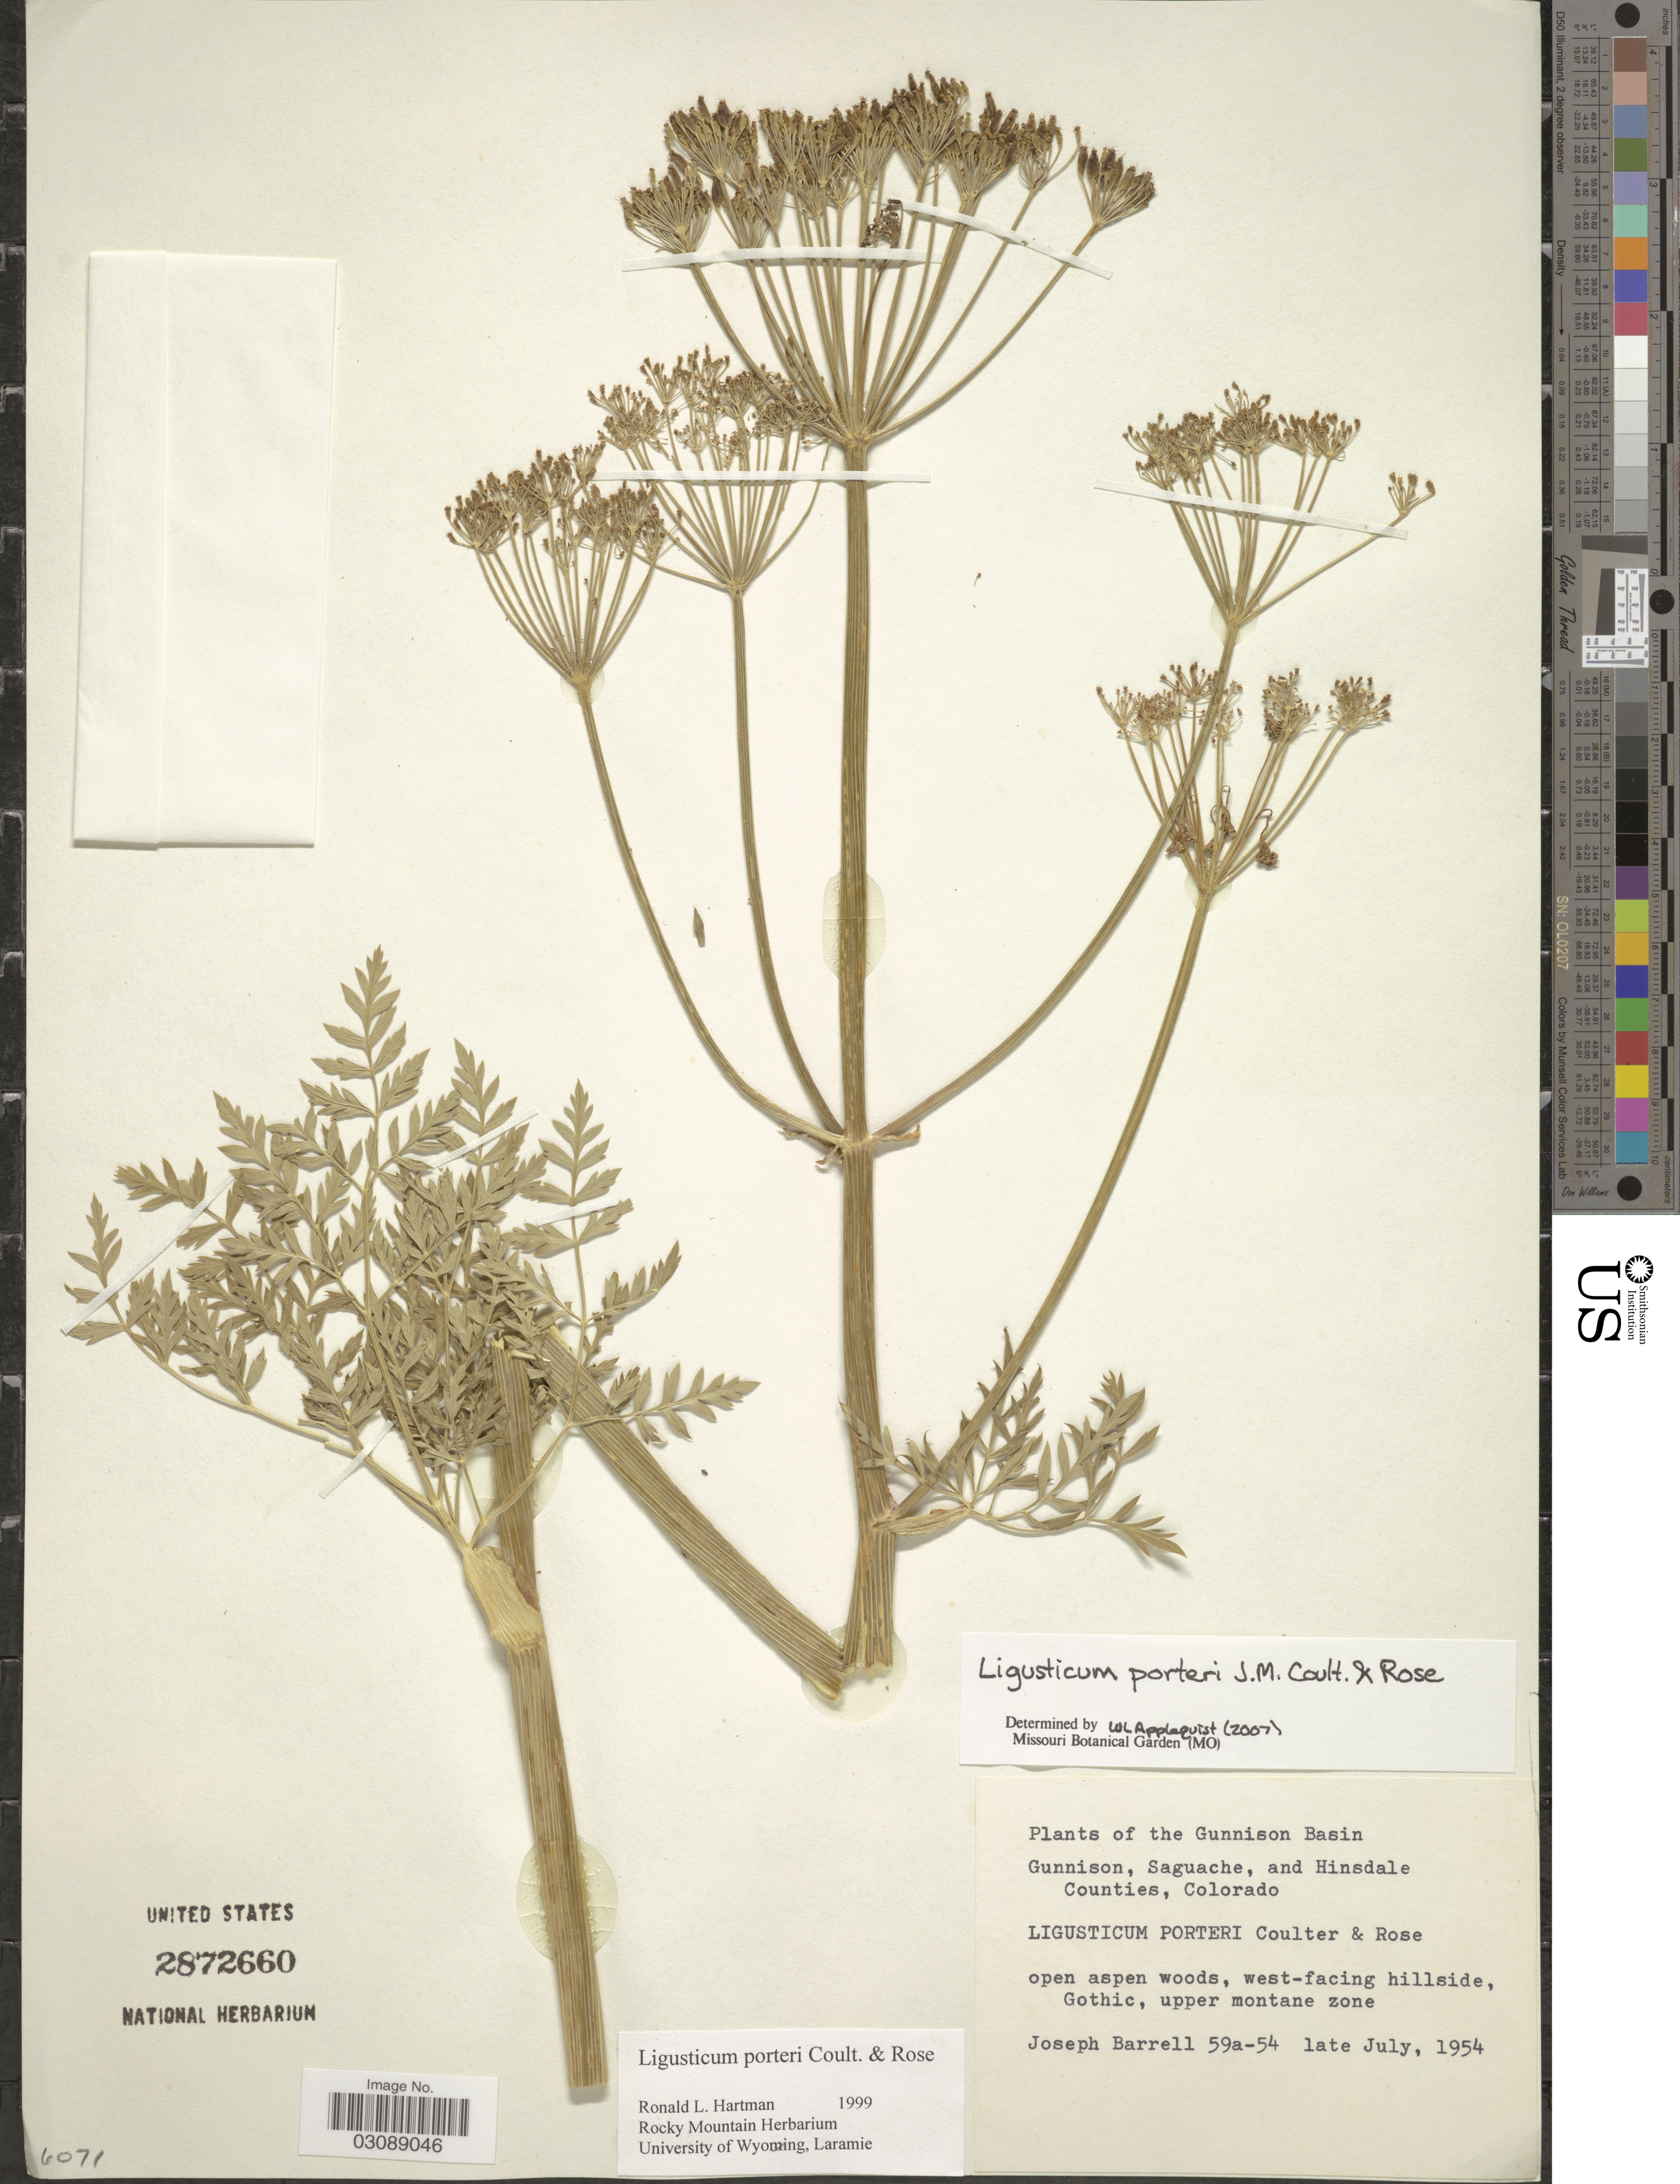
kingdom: Plantae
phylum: Tracheophyta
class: Magnoliopsida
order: Apiales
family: Apiaceae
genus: Ligusticum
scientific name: Ligusticum porteri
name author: J.M. Coult. & Rose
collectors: J. Barrell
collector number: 59a-54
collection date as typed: late July, 1954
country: United States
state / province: Colorado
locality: The Gunnison Basin. Gunnison, Saguache, and Hinsdale Counties, open aspen woods, west-facing hillside, Gothic, upper montane zone.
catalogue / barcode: US 2872660